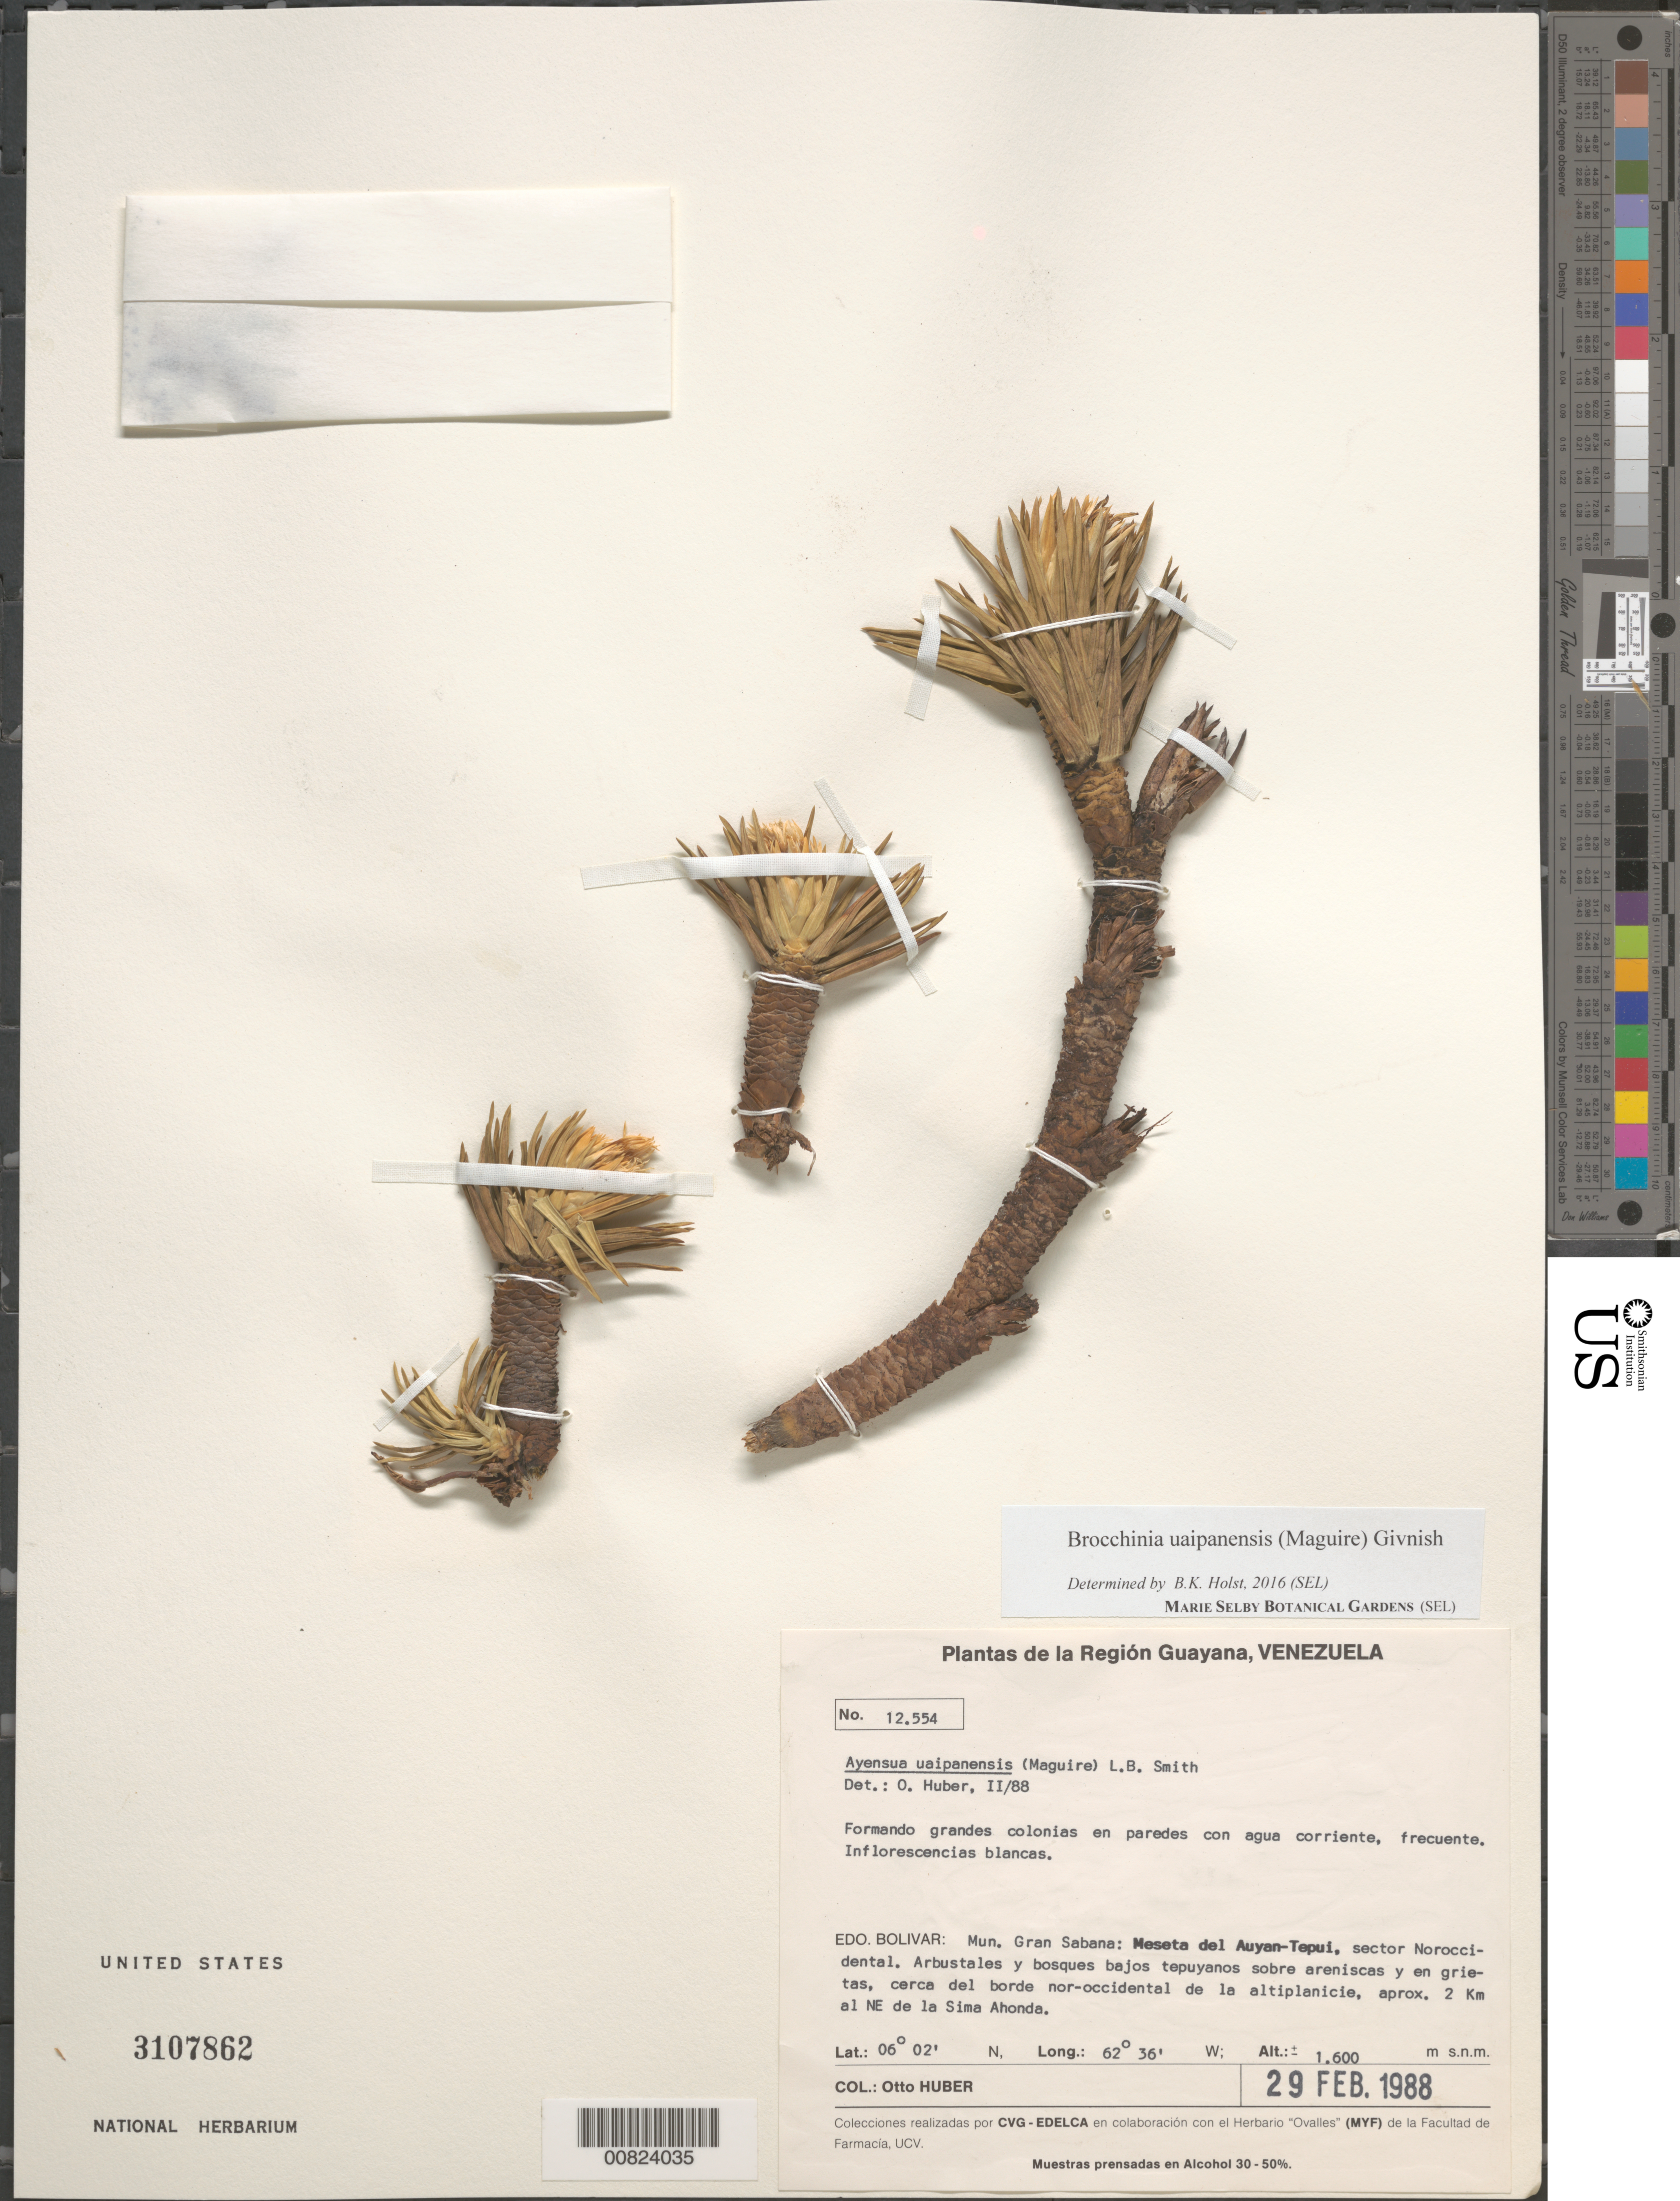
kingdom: Plantae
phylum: Tracheophyta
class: Liliopsida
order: Poales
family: Bromeliaceae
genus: Brocchinia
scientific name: Brocchinia uaipanensis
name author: (Maguire) Givnish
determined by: Holst, Bruce K.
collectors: O. Huber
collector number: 12554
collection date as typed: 29-Feb-88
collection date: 1988-02-29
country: Venezuela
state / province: Bolívar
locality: Mun. Gran Sabana, Meseta del Auyan-tepuí, sector noroccidental, aprox. 2 km al NE de la Sima Ahonda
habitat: Arbustales y bosques tepuyanos sobre arensicas y en grietas, cerce del borde nor-occidental de la altiplanicie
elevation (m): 1600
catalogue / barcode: US 3107862